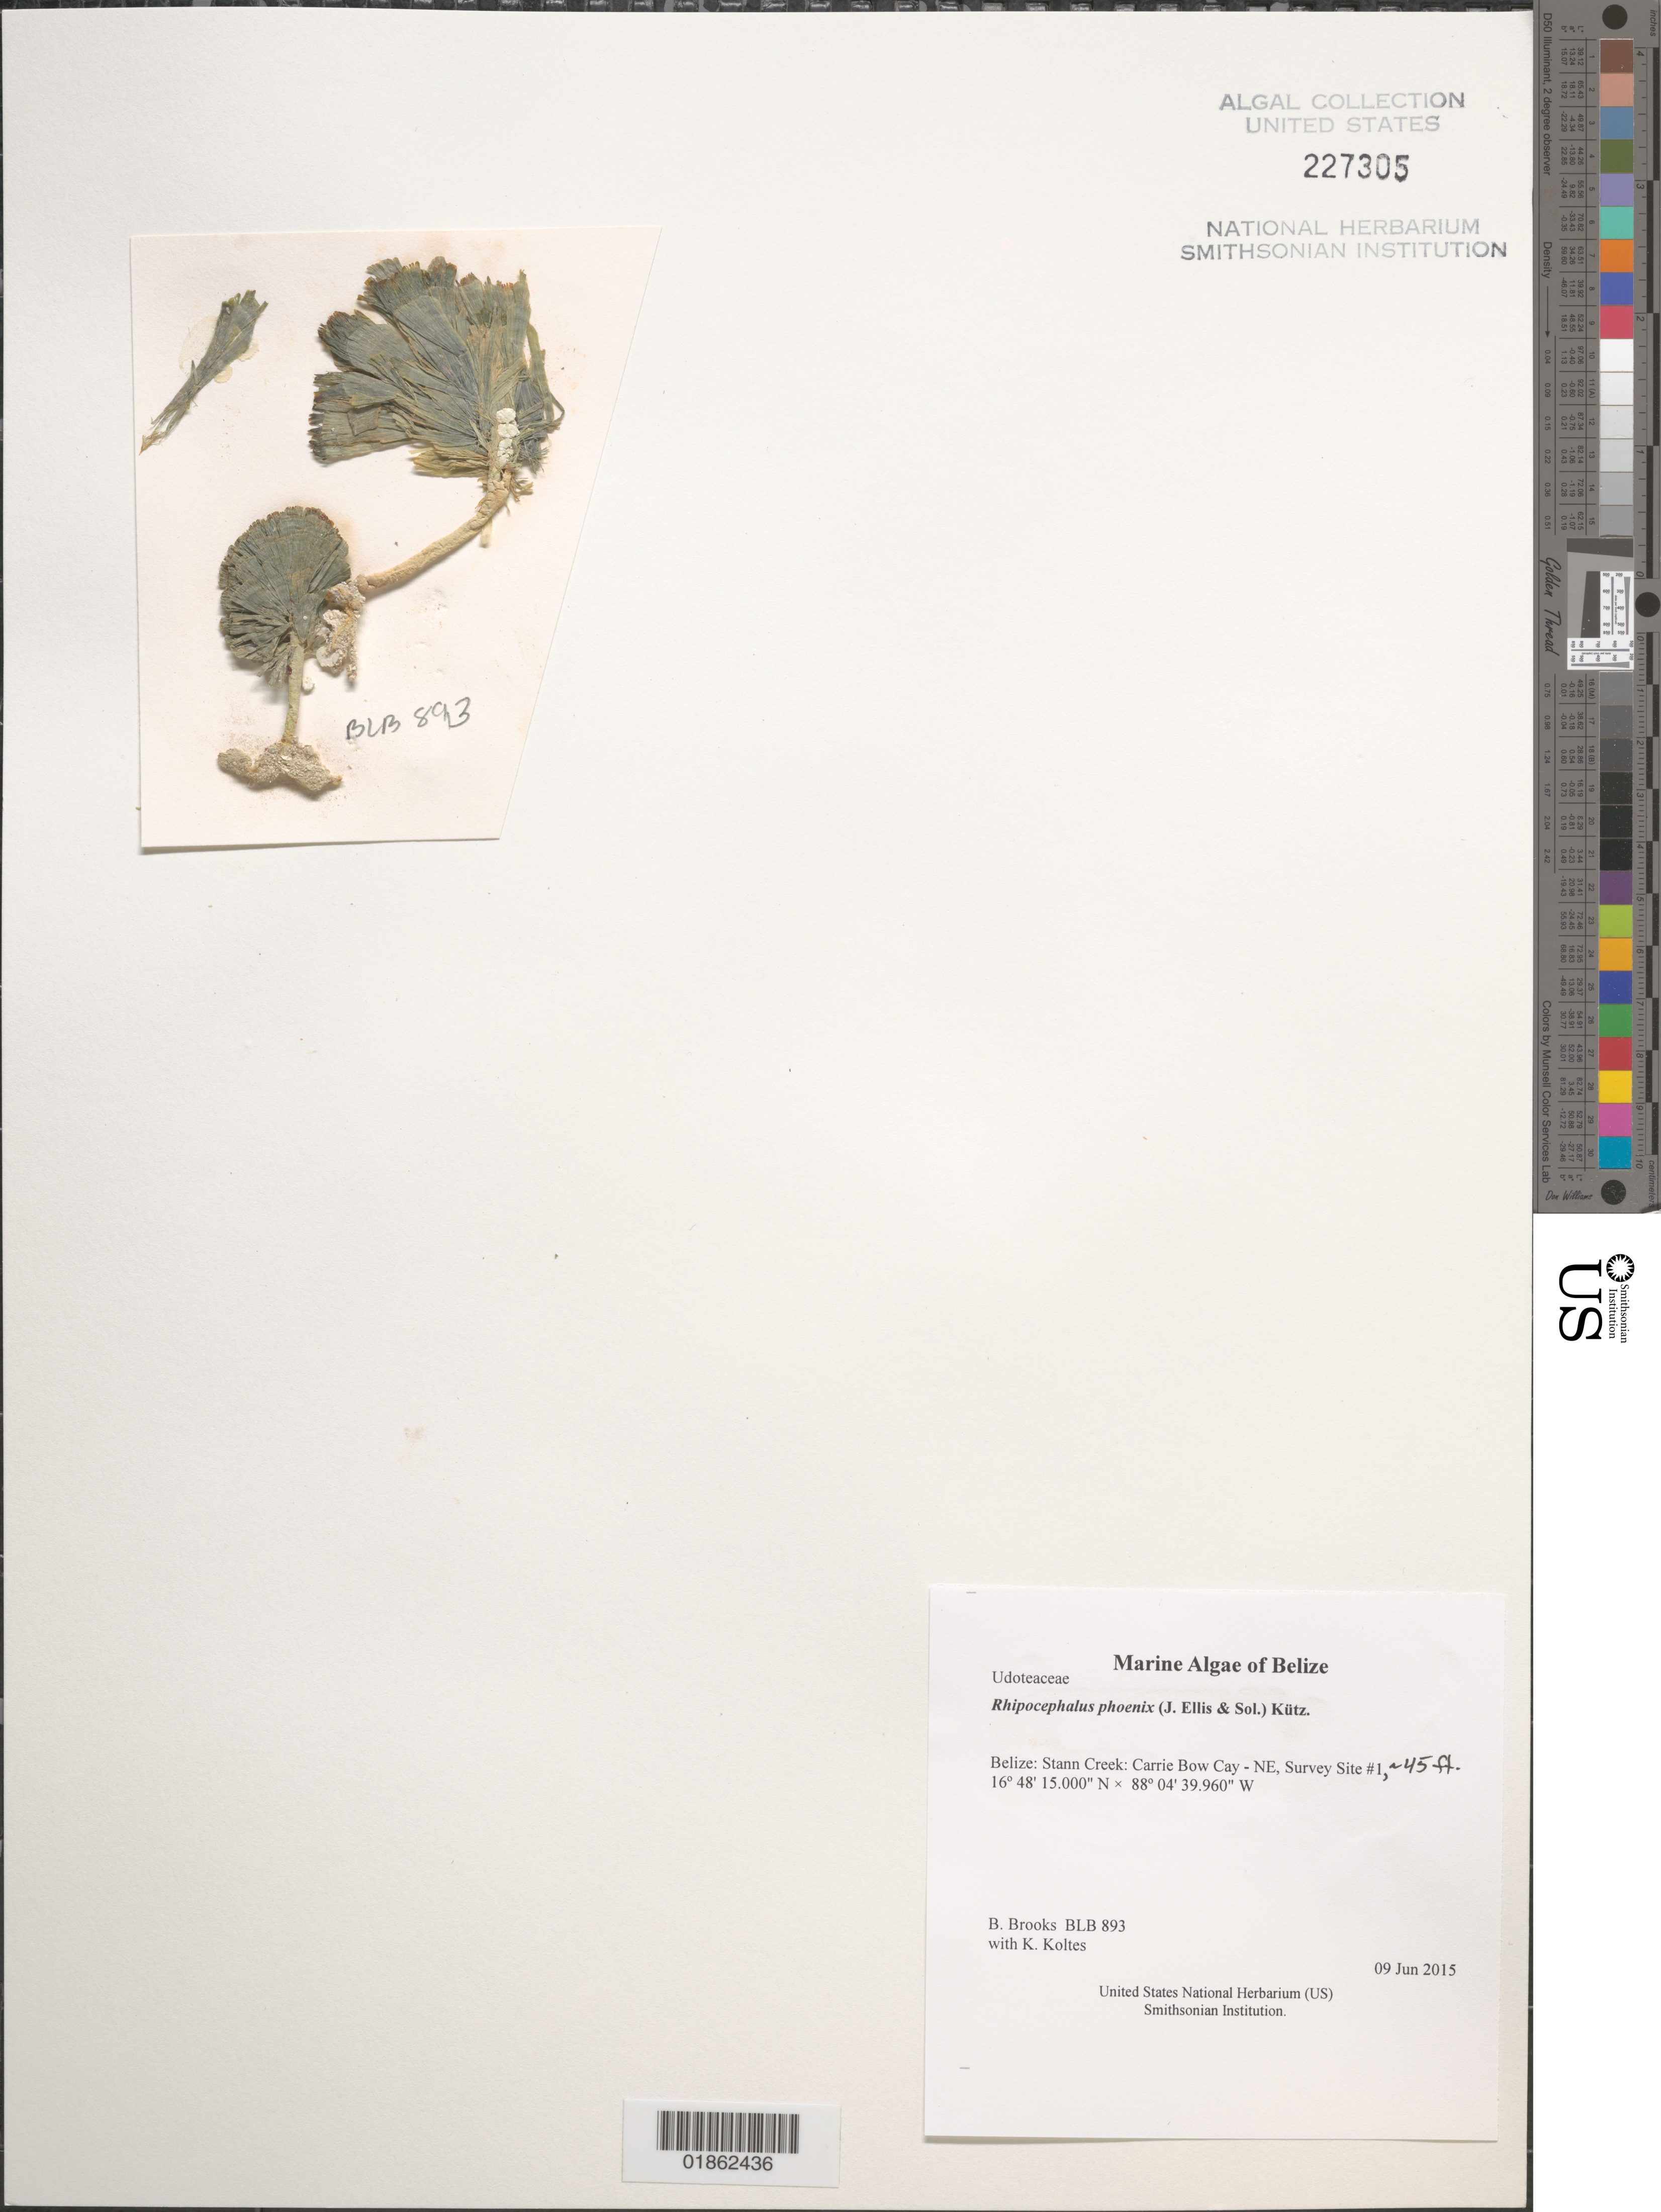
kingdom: Plantae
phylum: Chlorophyta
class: Ulvophyceae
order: Bryopsidales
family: Udoteaceae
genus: Rhipocephalus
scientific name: Rhipocephalus phoenix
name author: (J. Ellis & Sol.) Kütz.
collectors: B. Brooks & K. Koltes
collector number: BLB 893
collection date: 2015-06-09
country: Belize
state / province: Stann Creek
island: Carrie Bow Cay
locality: Carrie Bow Cay - NE, Survey Site #1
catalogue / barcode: US 227305